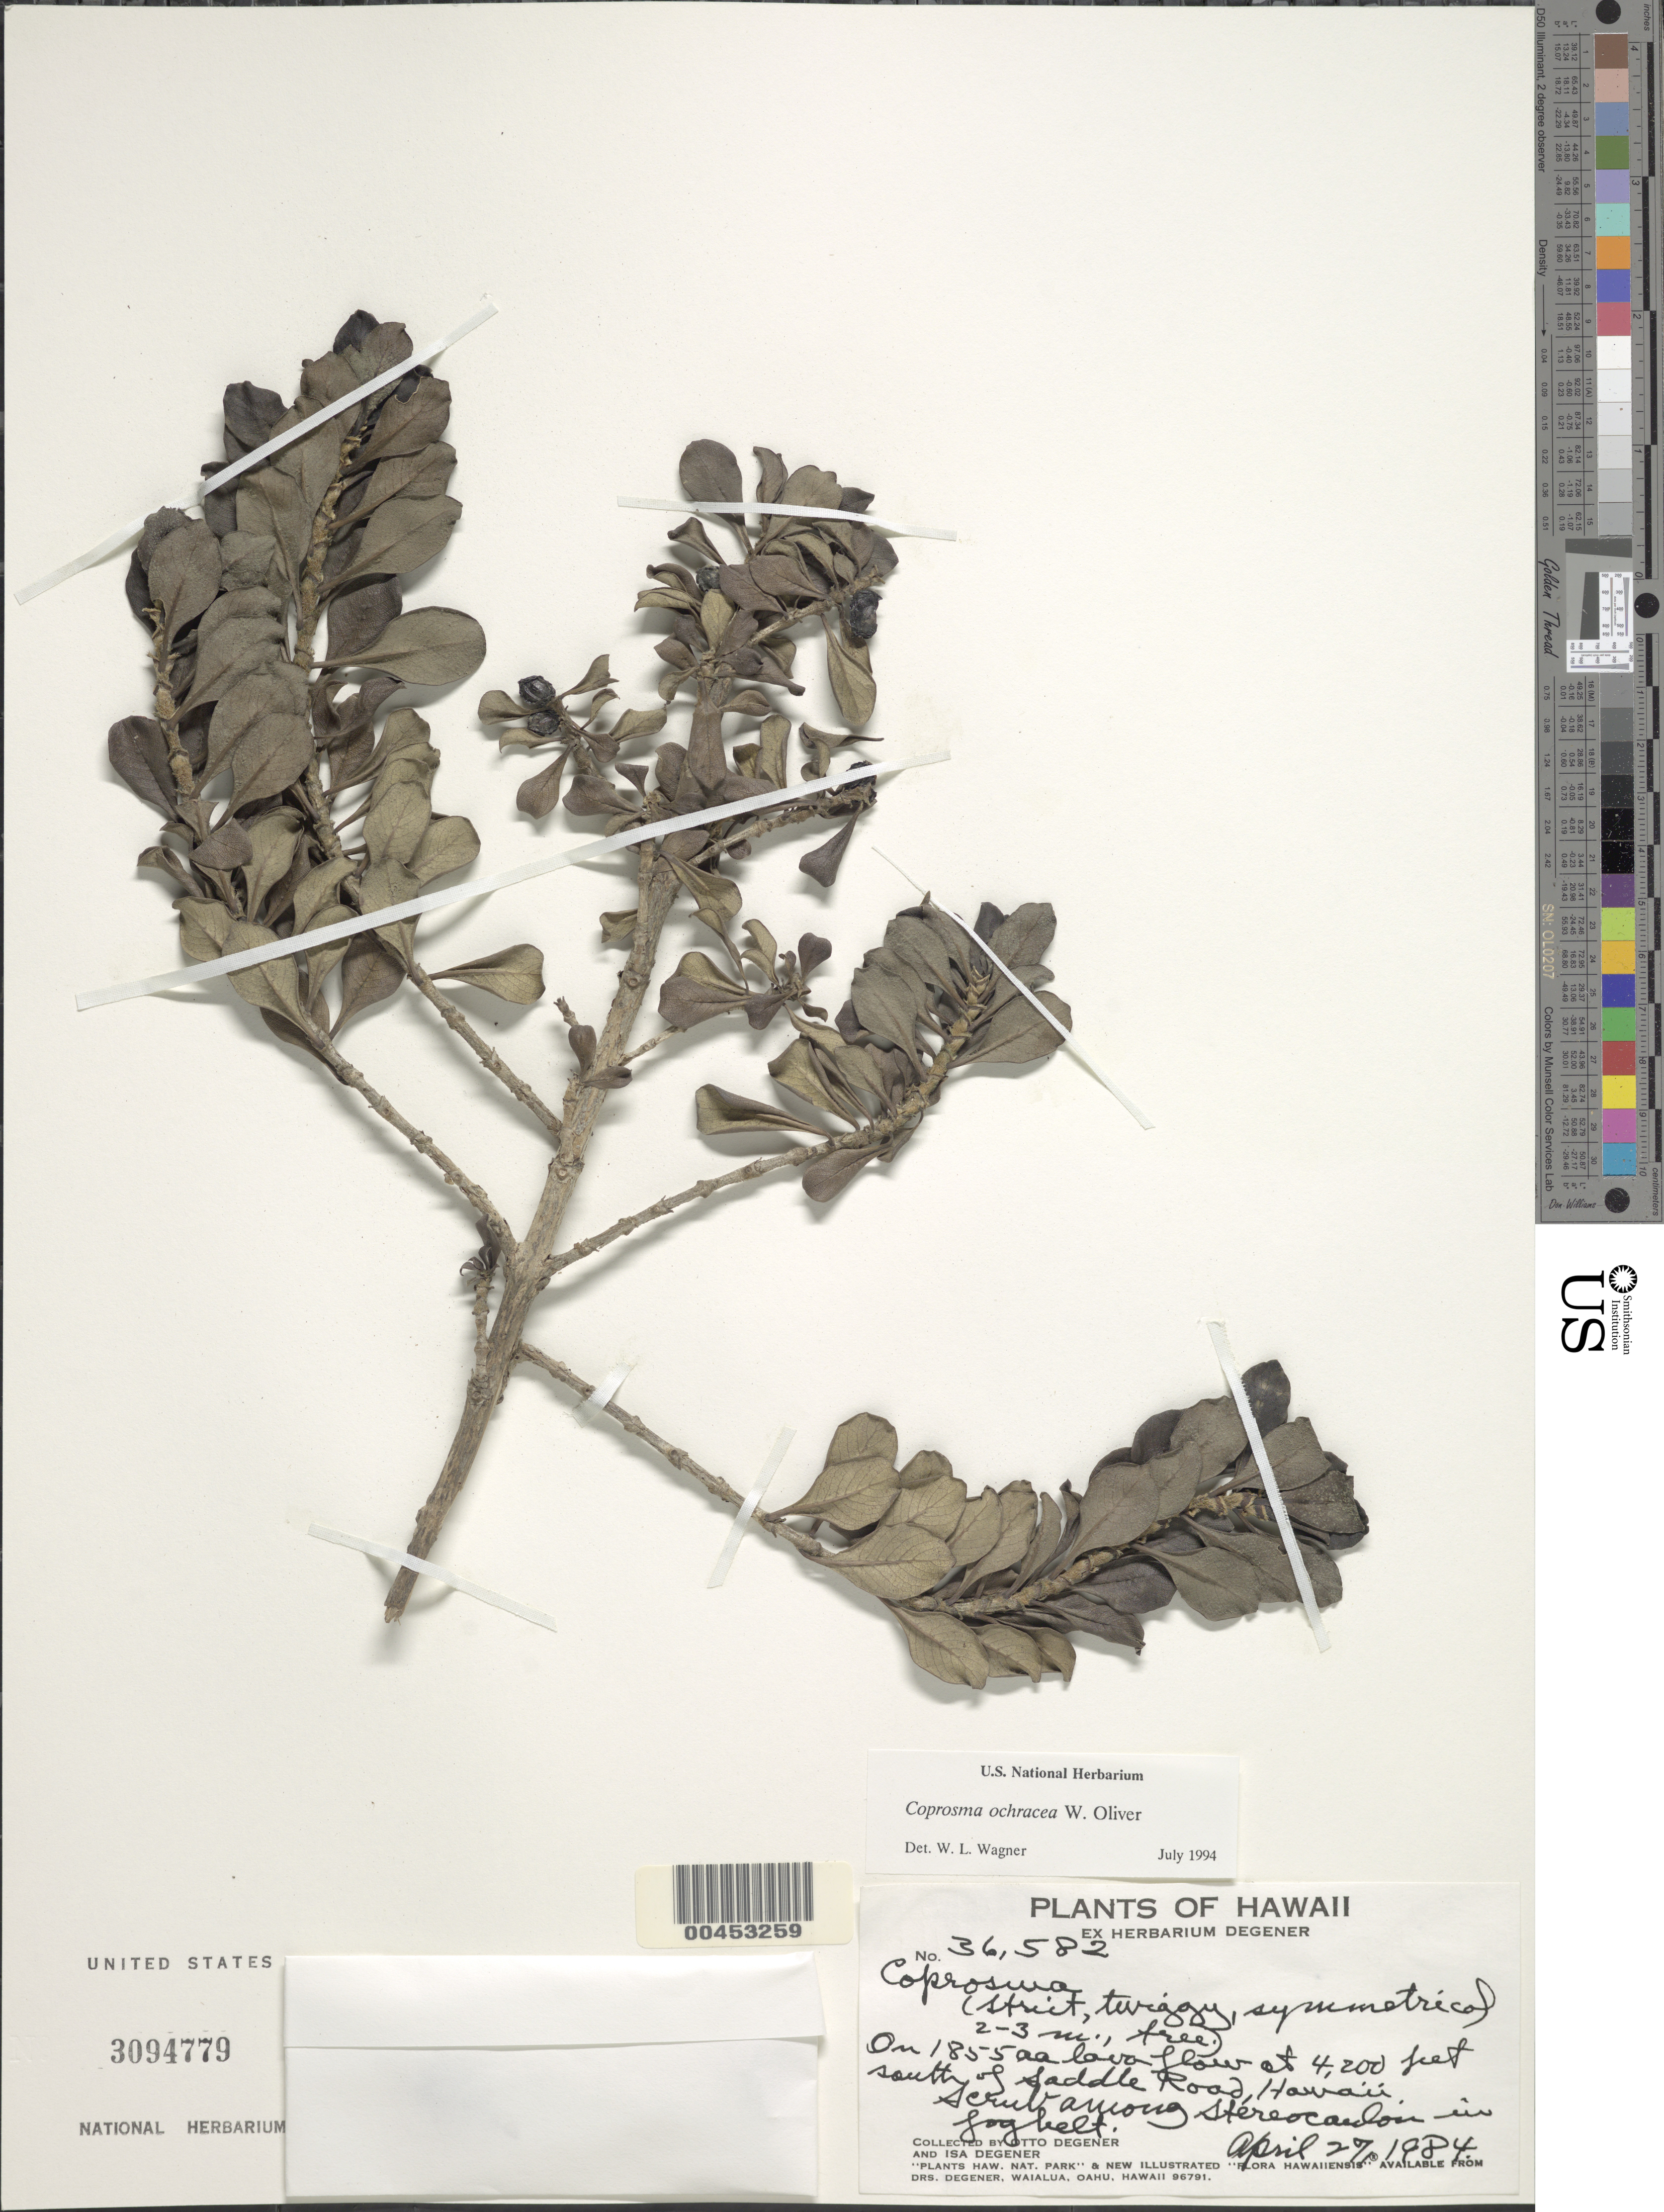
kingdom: Plantae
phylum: Tracheophyta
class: Magnoliopsida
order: Gentianales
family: Rubiaceae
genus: Coprosma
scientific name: Coprosma ochracea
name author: W.R.B. Oliv.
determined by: Wagner, W. L., (BOT), Smithsonian Institution - National Museum of Natural History (UNITED STATES)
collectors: O. Degener & I. Degener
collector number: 36582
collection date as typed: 27 Apr 1984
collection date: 1984-04-27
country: United States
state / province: Hawaii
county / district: Hawaii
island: Hawaii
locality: On 1855 aa lava flow, S of Saddle Rd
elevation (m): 1280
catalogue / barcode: US 3094779